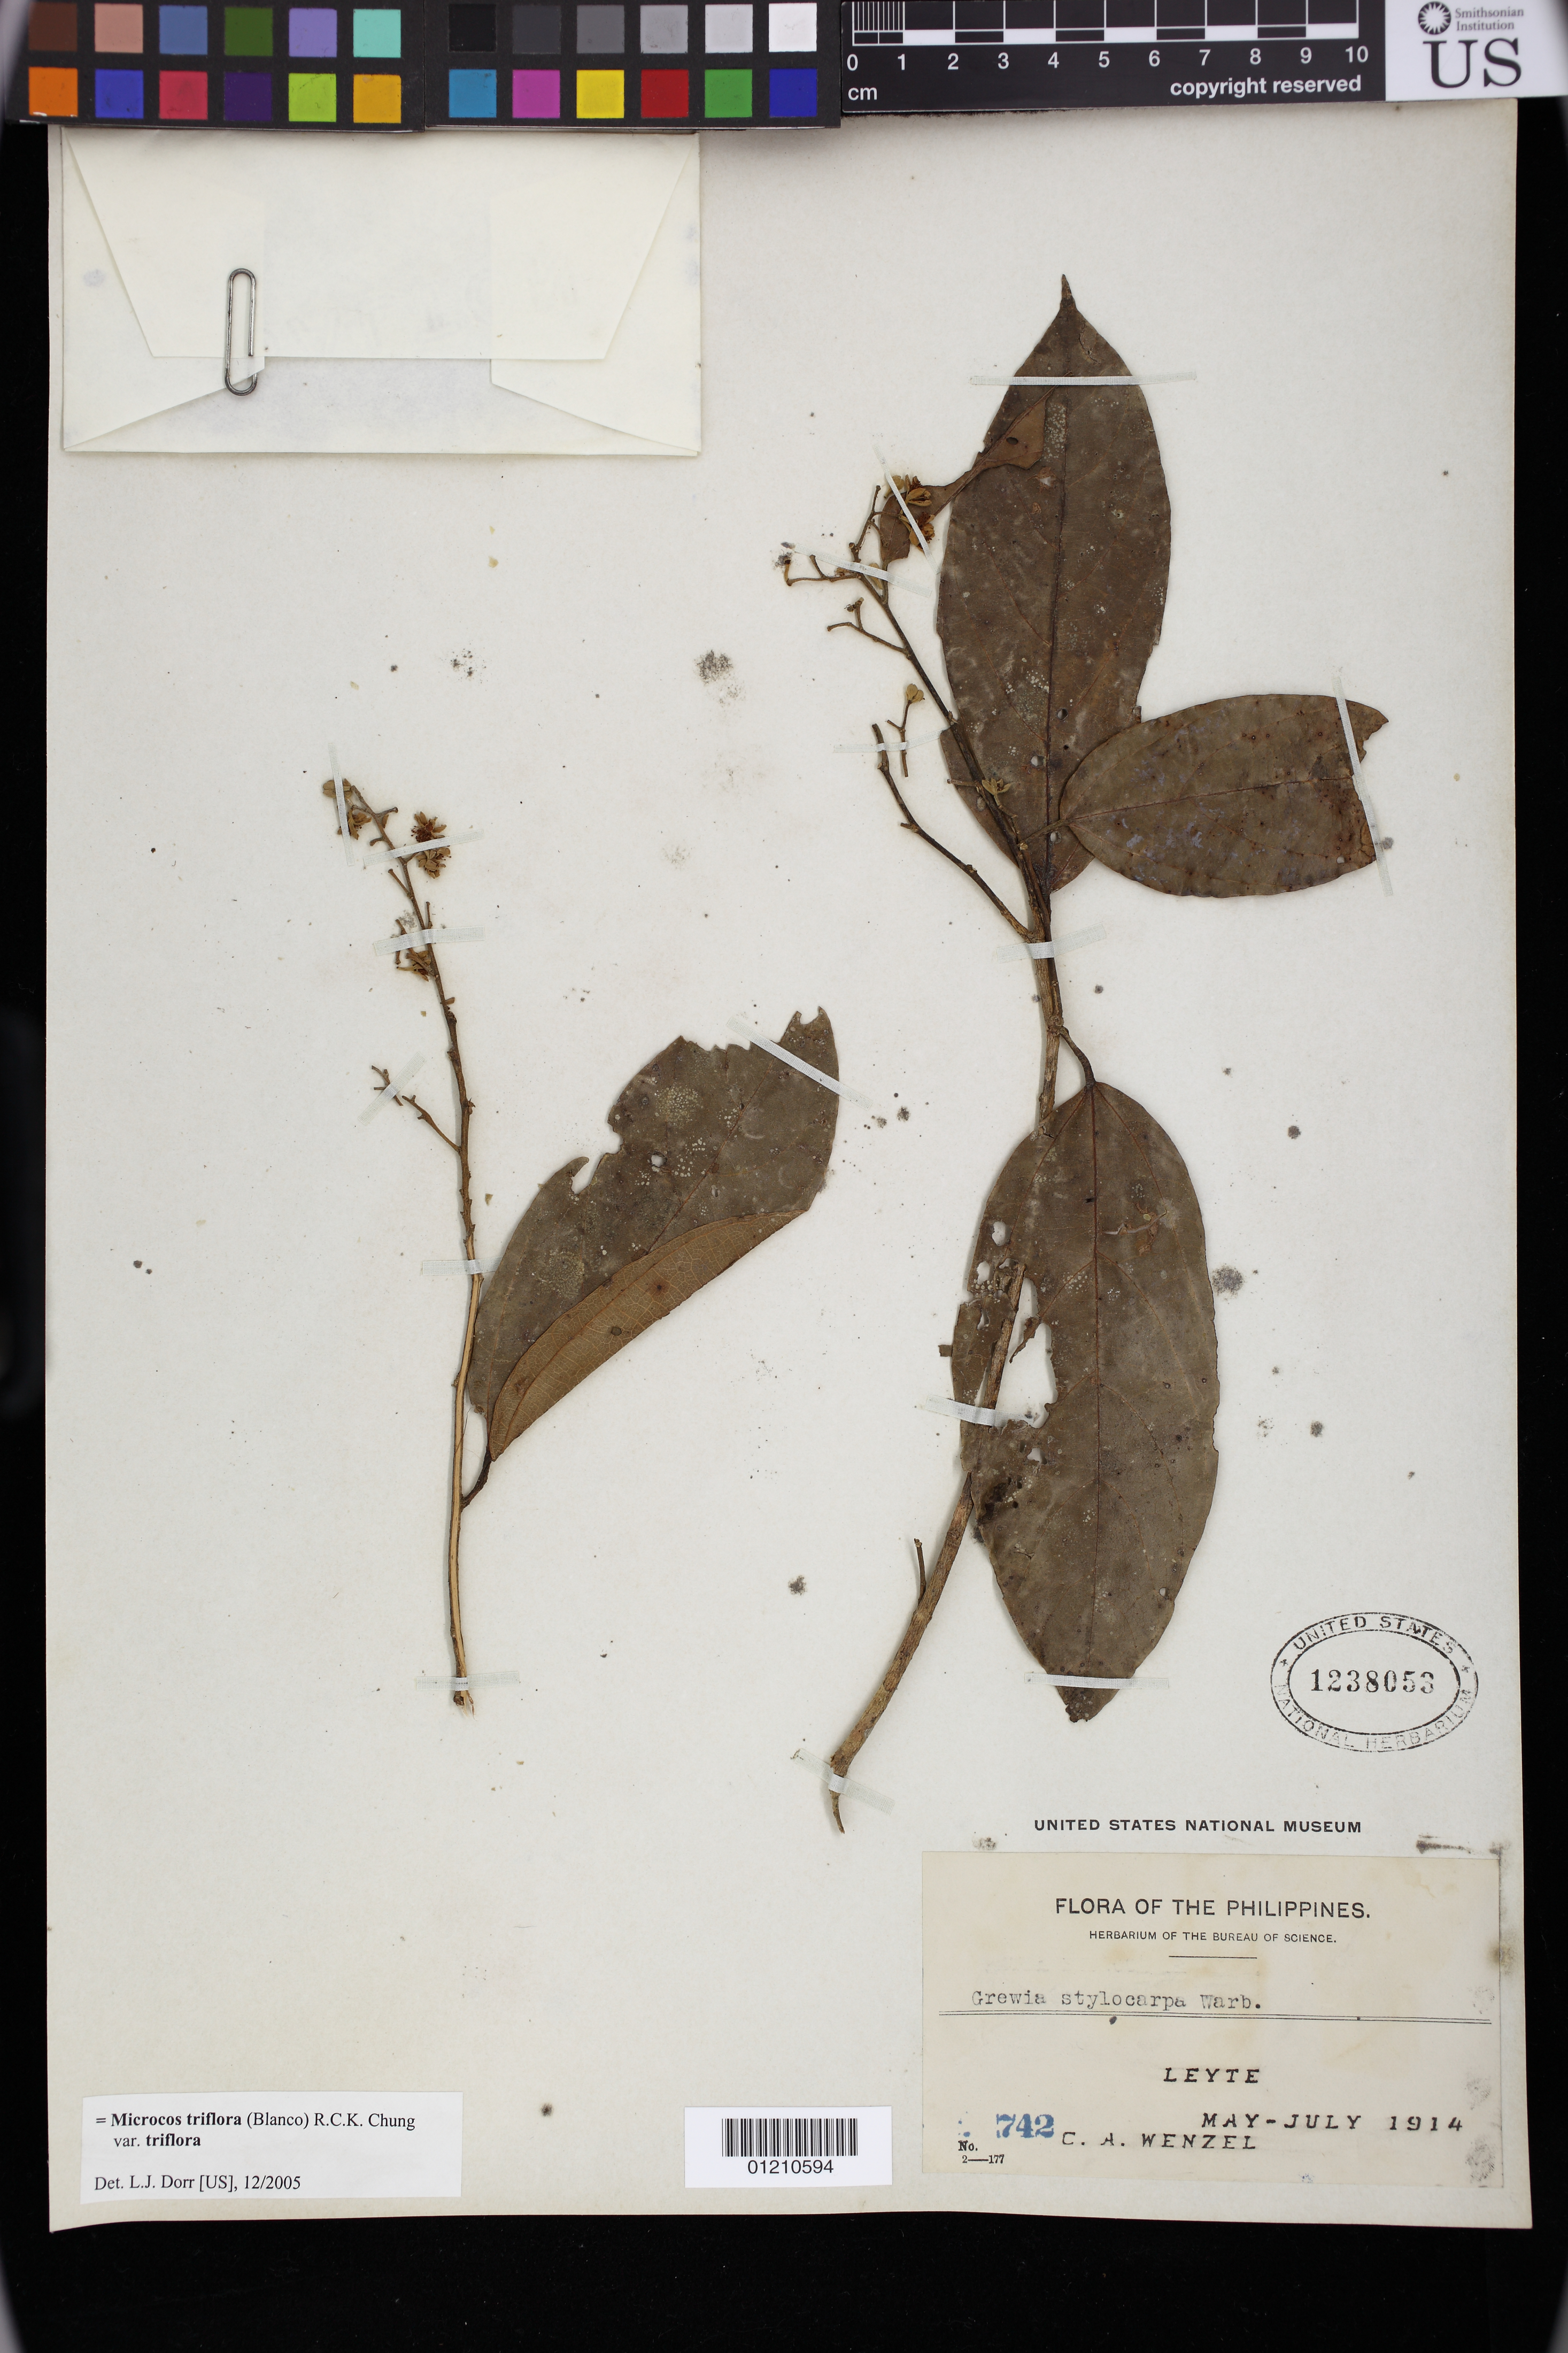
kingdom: Plantae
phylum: Tracheophyta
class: Magnoliopsida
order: Malvales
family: Malvaceae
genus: Microcos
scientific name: Microcos triflora var. triflora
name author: (Blanco) R.C.K. Chung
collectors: C. Wenzel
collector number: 742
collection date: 1914-05/1914-07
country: Philippines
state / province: Eastern Visayas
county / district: Leyte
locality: Leyte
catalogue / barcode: US 1238053